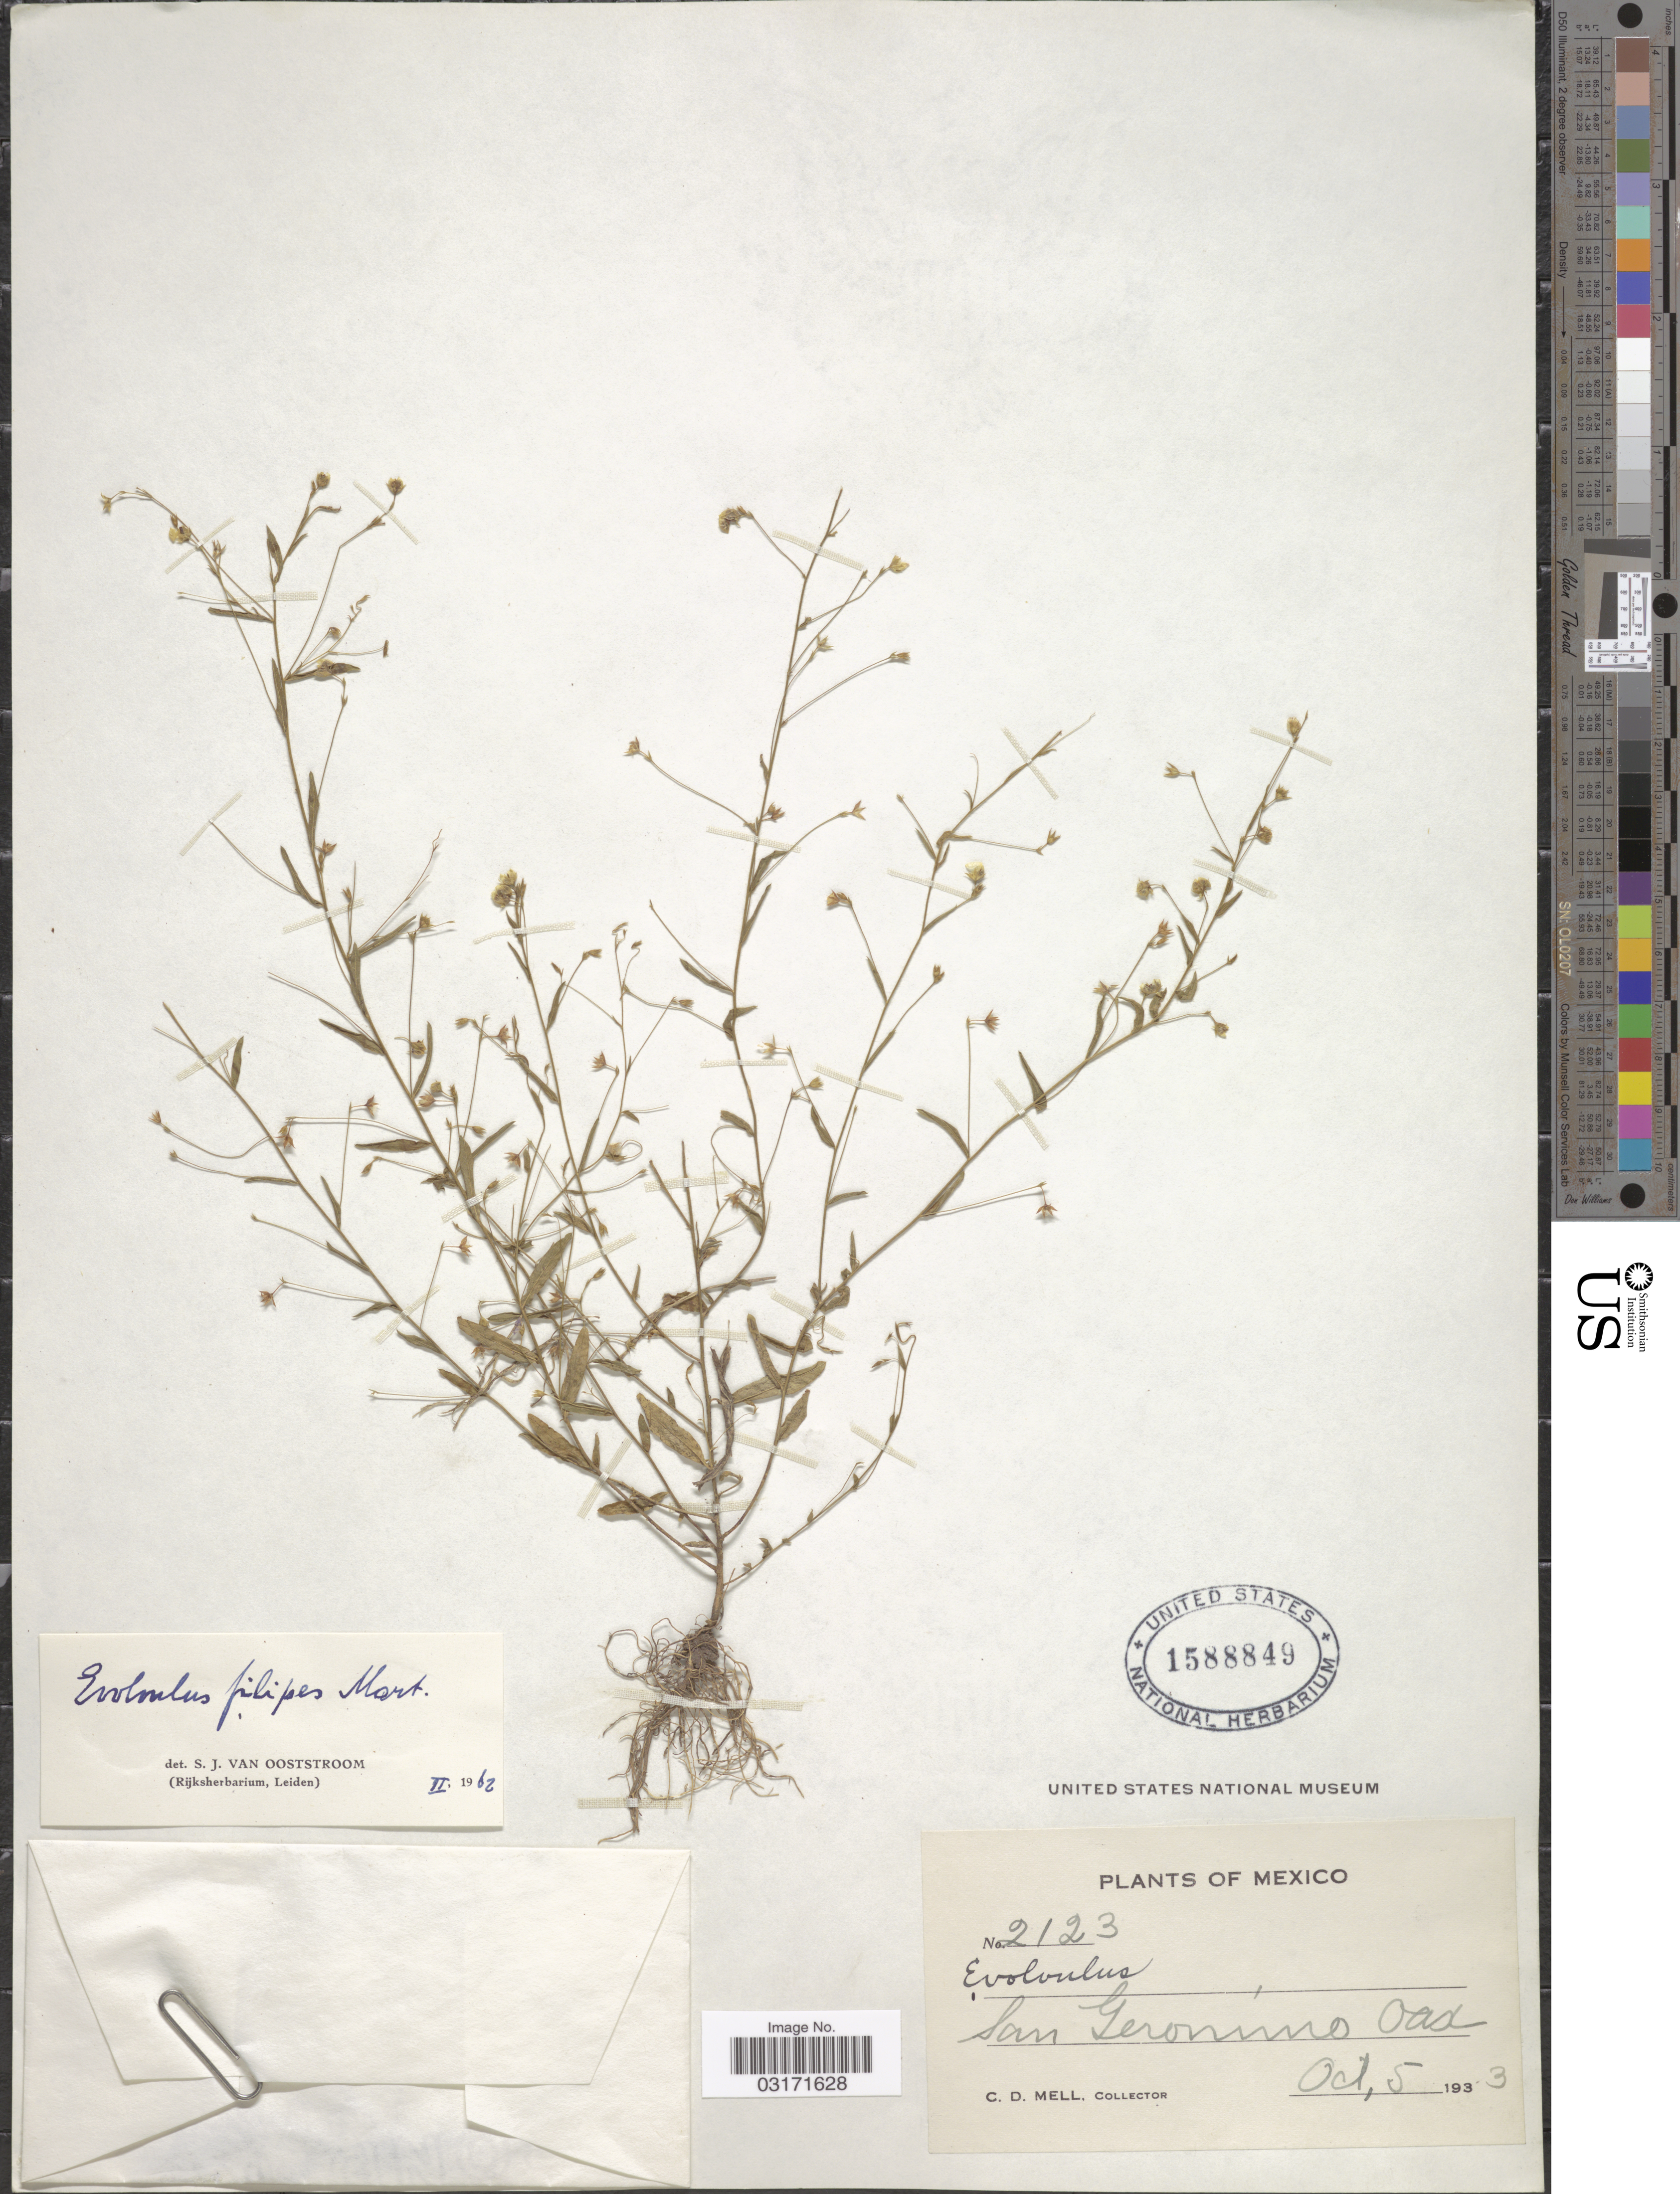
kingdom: Plantae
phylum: Tracheophyta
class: Magnoliopsida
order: Solanales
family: Convolvulaceae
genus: Evolvulus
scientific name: Evolvulus filipes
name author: Mart.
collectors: C. D. Mell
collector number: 2123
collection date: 1933-10-05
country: Mexico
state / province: Oaxaca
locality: San Geronimo.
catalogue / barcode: US 1588849